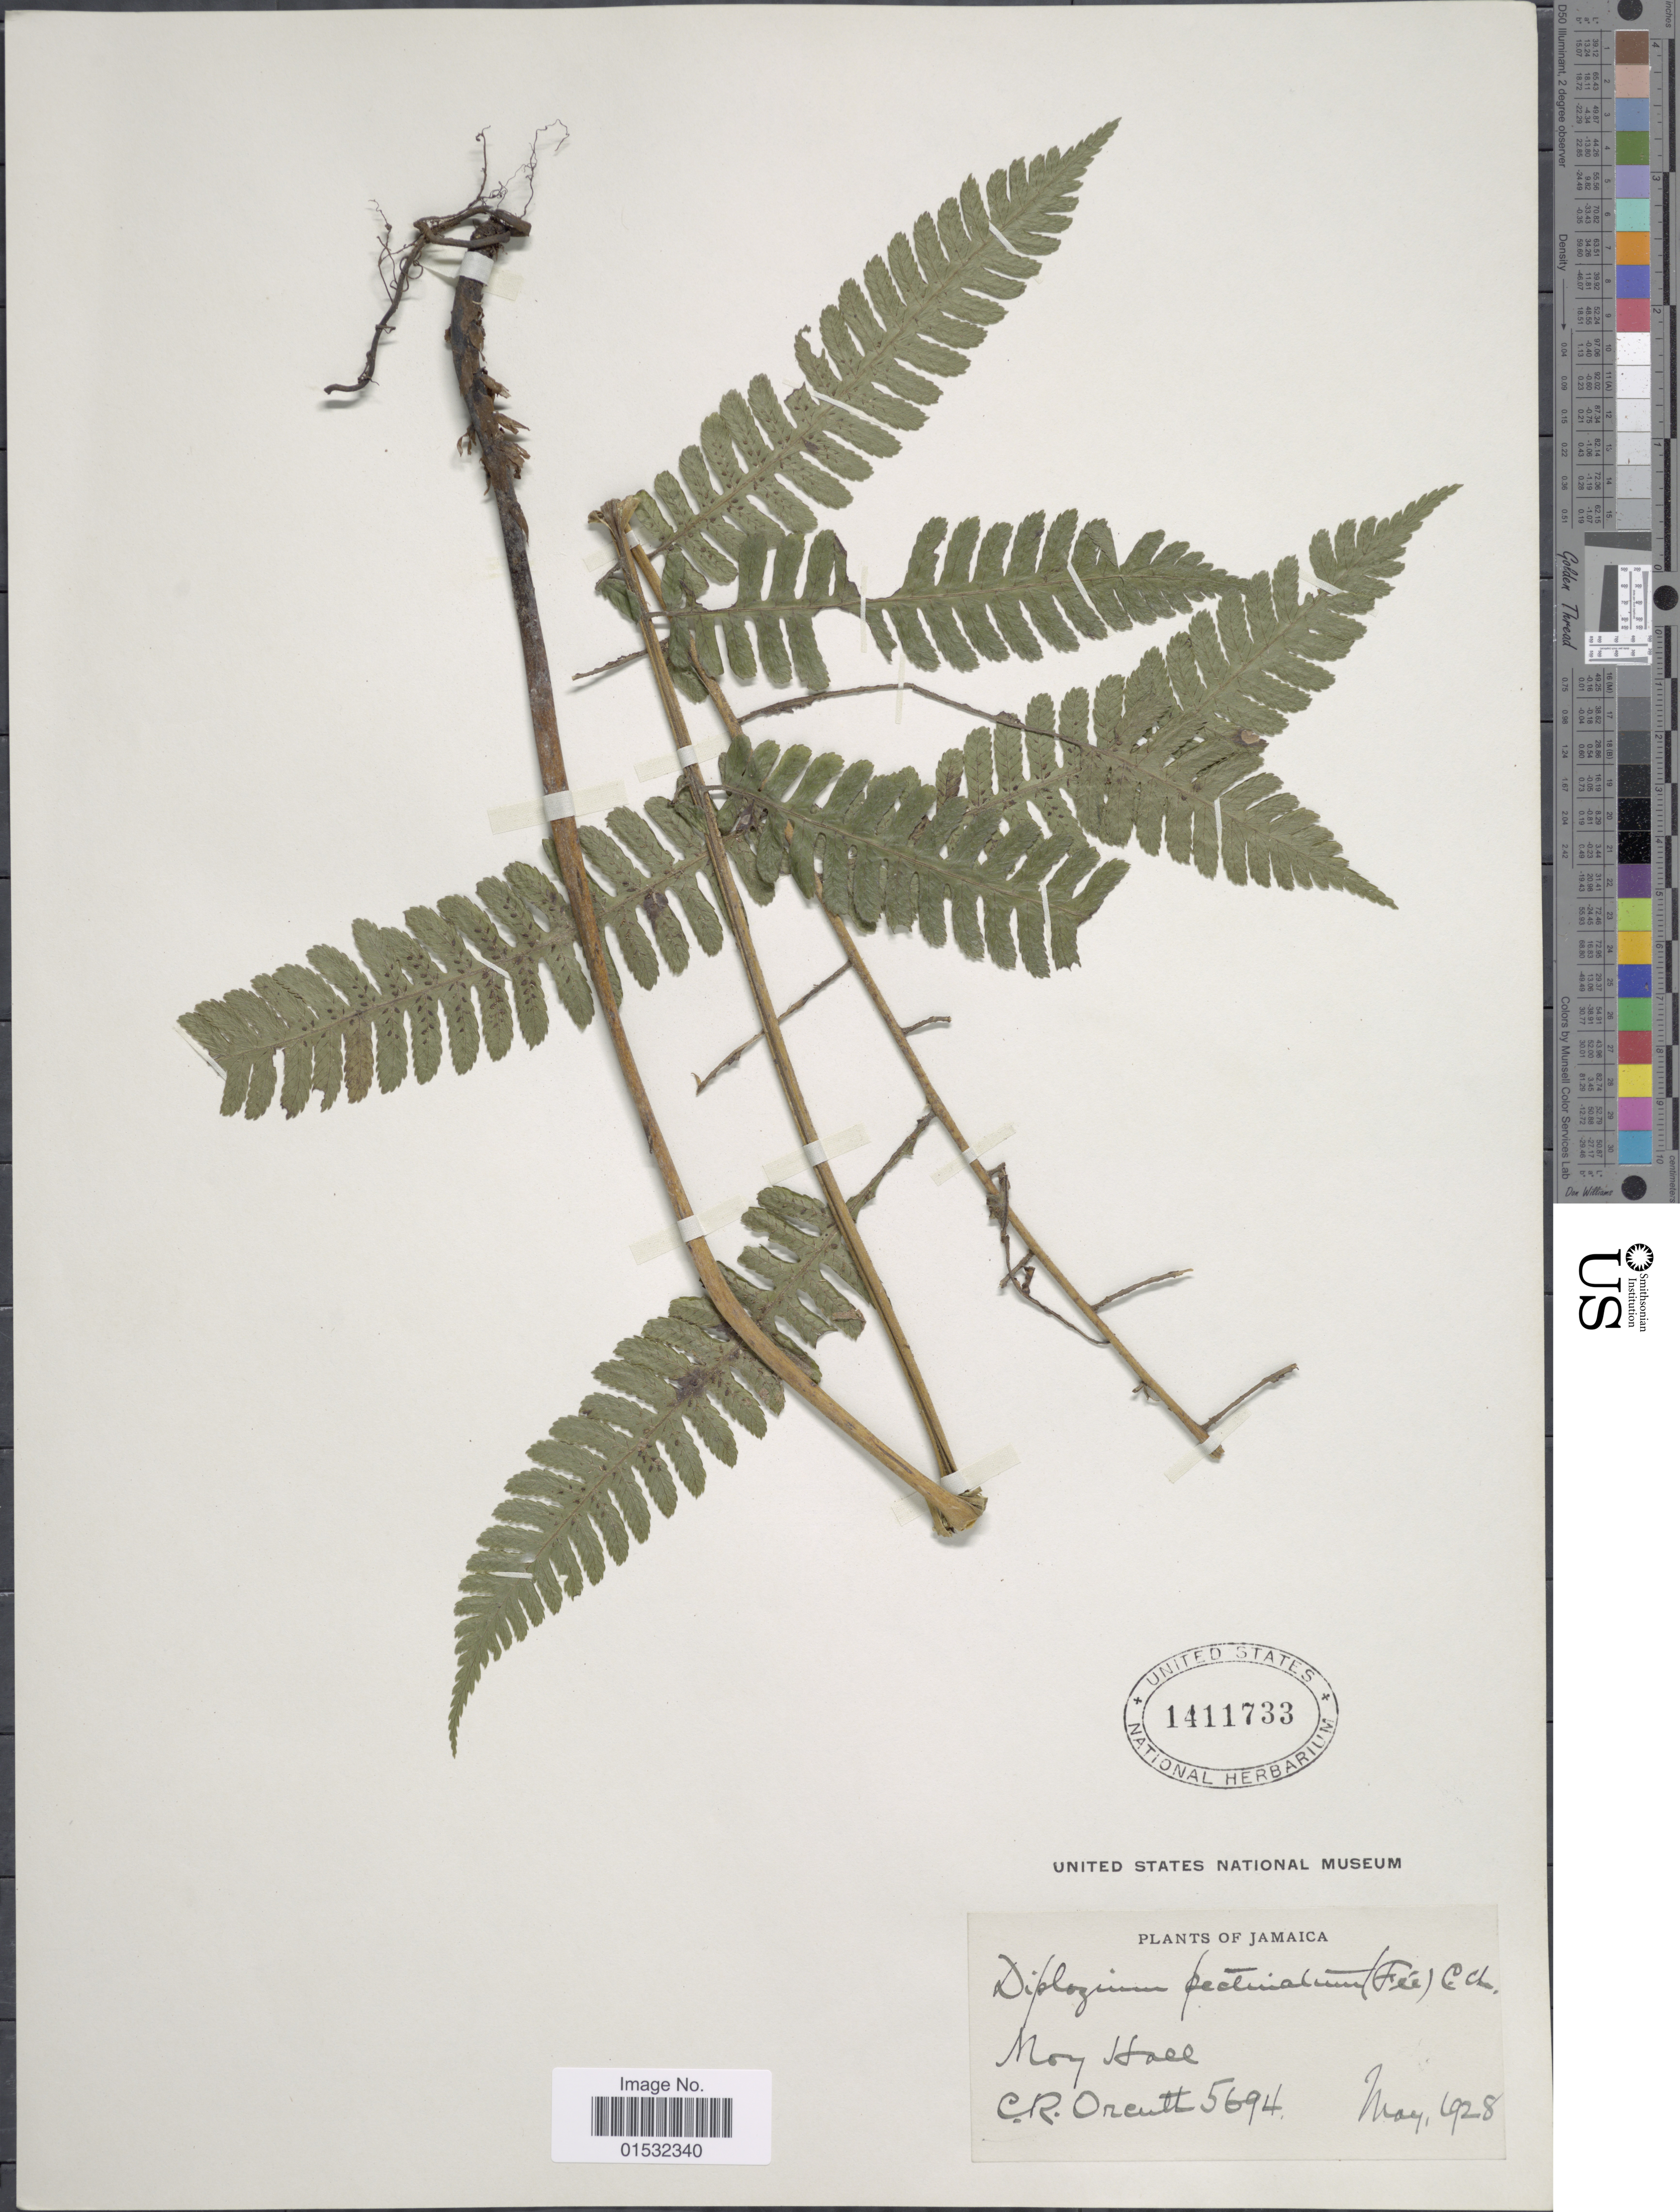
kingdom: Plantae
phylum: Tracheophyta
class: Polypodiopsida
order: Polypodiales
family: Athyriaceae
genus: Diplazium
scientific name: Diplazium pectinatum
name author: (Fée) C. Chr.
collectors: C. R. Orcutt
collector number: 5694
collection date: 1928-05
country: Jamaica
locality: Moy Hill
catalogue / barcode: US 1411733